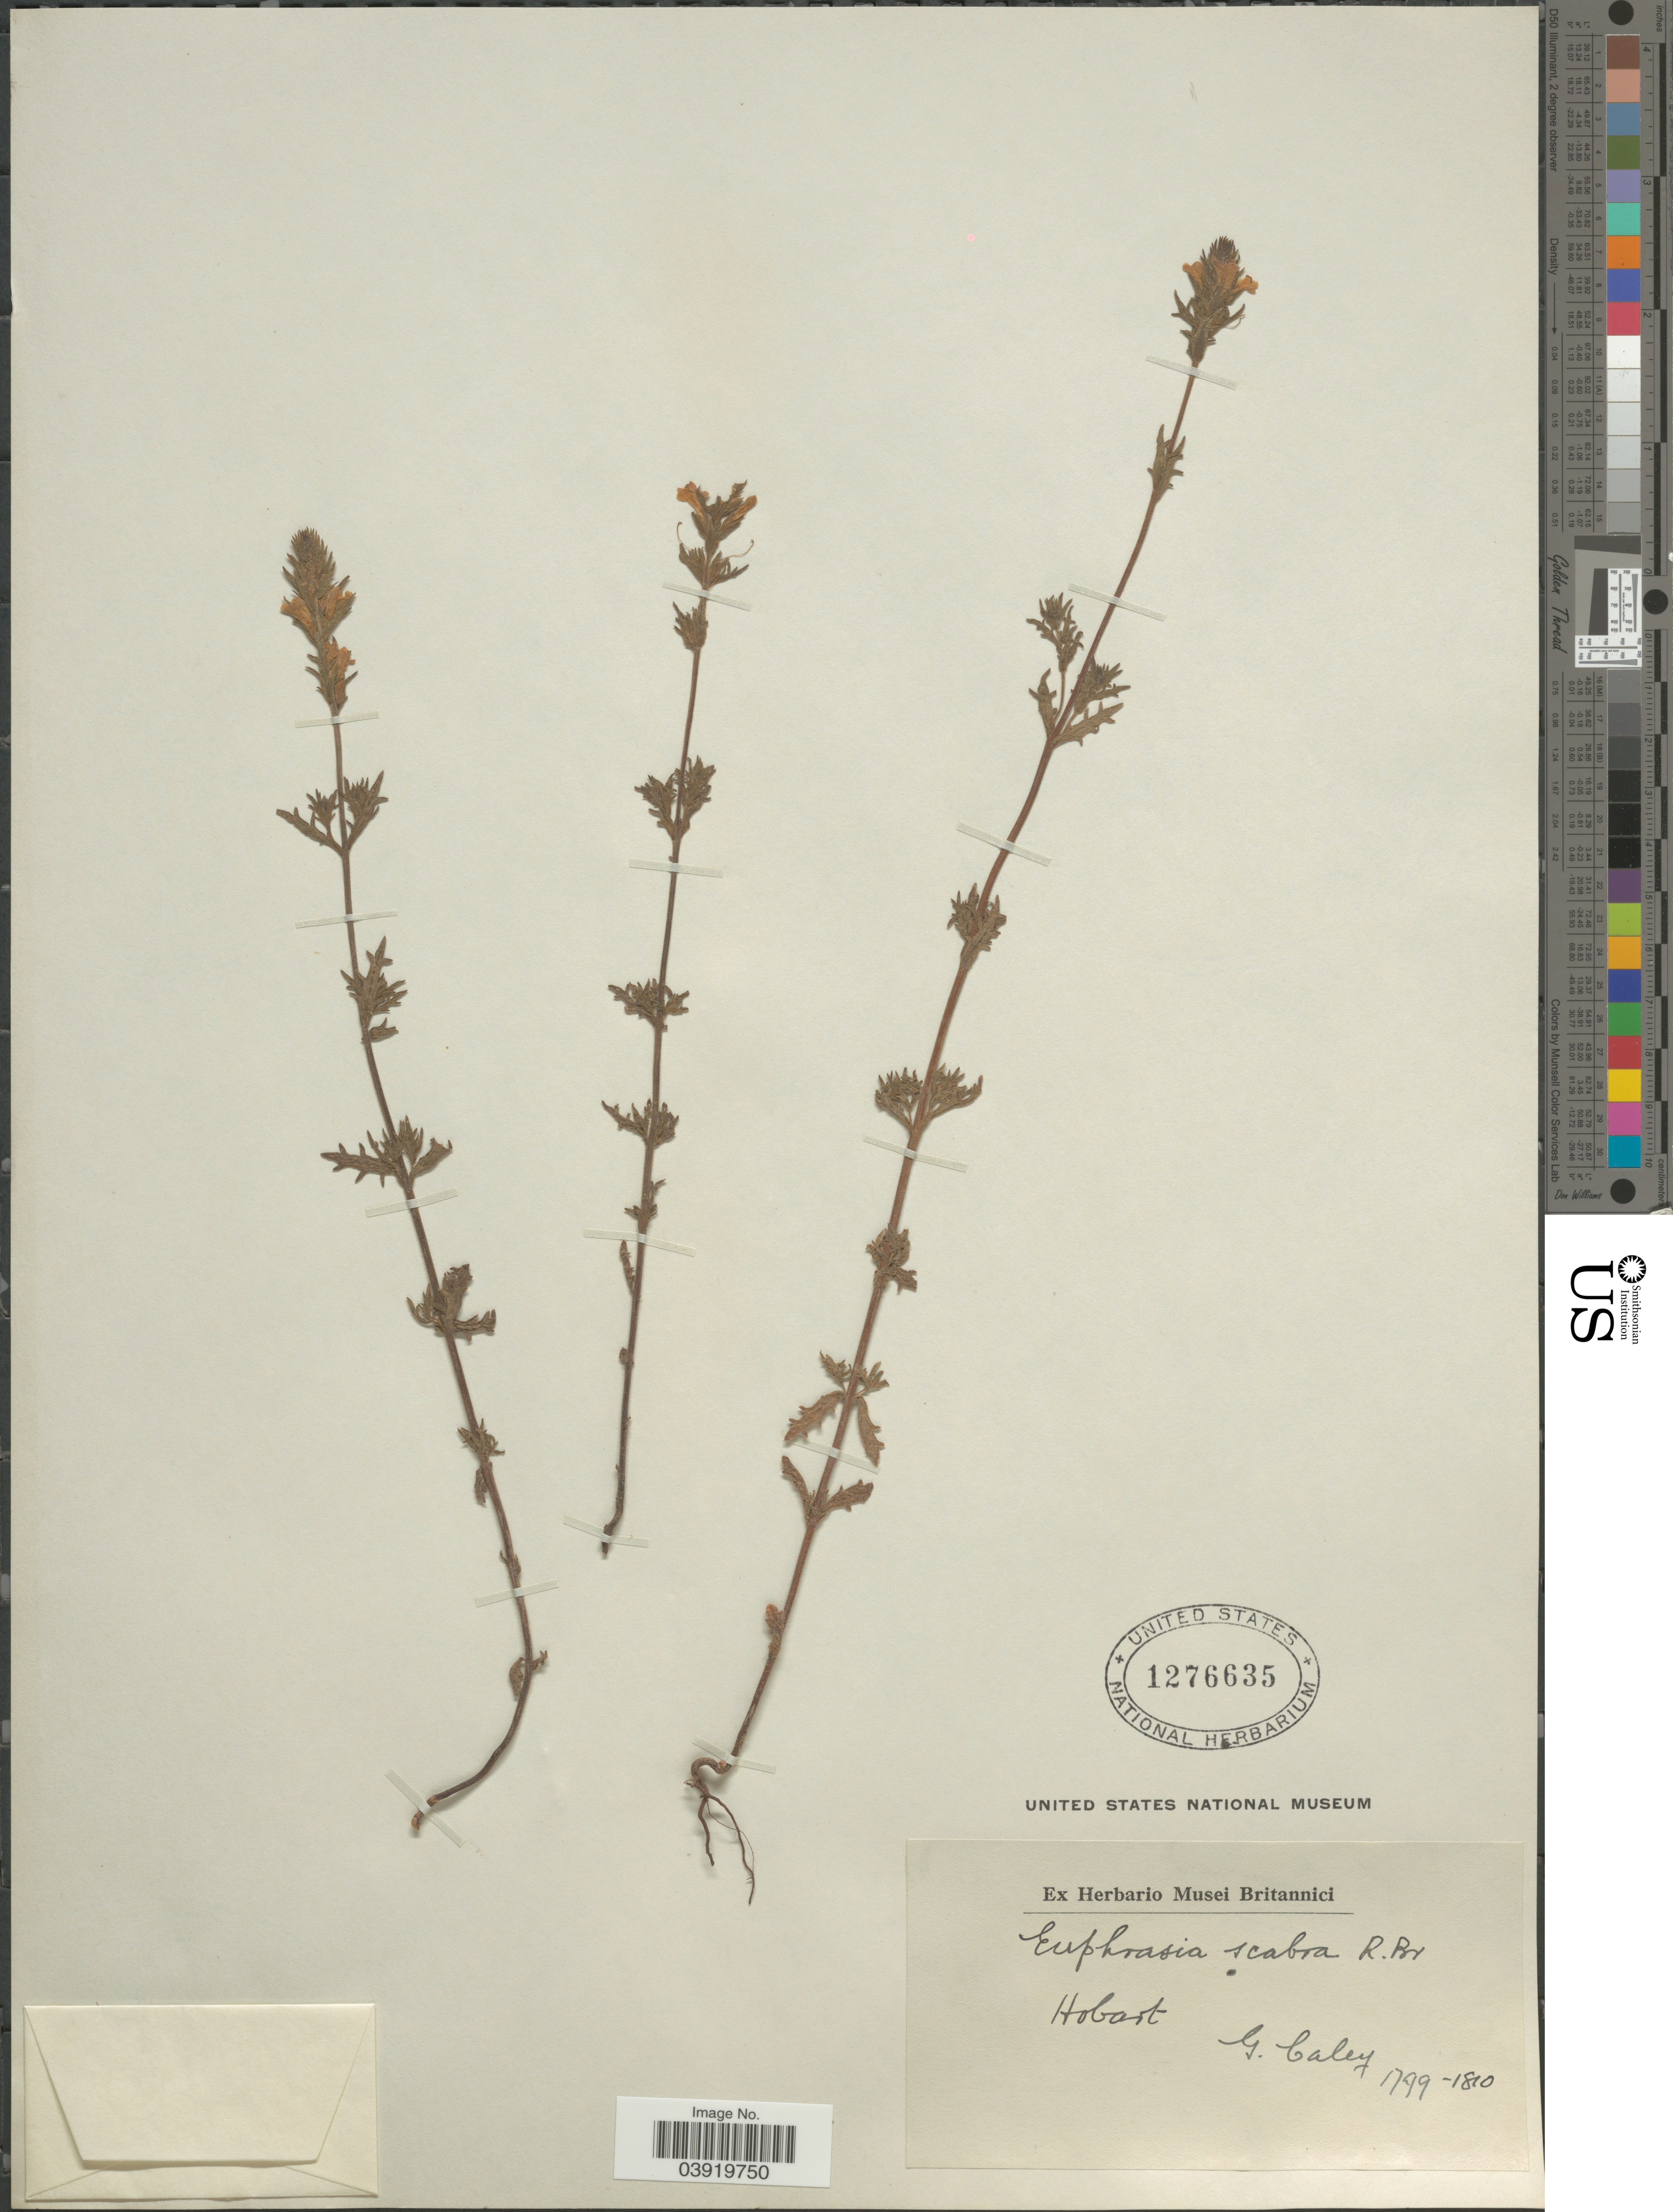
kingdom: Plantae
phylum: Tracheophyta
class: Magnoliopsida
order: Lamiales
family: Orobanchaceae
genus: Euphrasia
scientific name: Euphrasia scabra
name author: R. Br.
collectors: G. Caley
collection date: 1799/1810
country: Australia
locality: Hobart.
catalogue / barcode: US 1276635